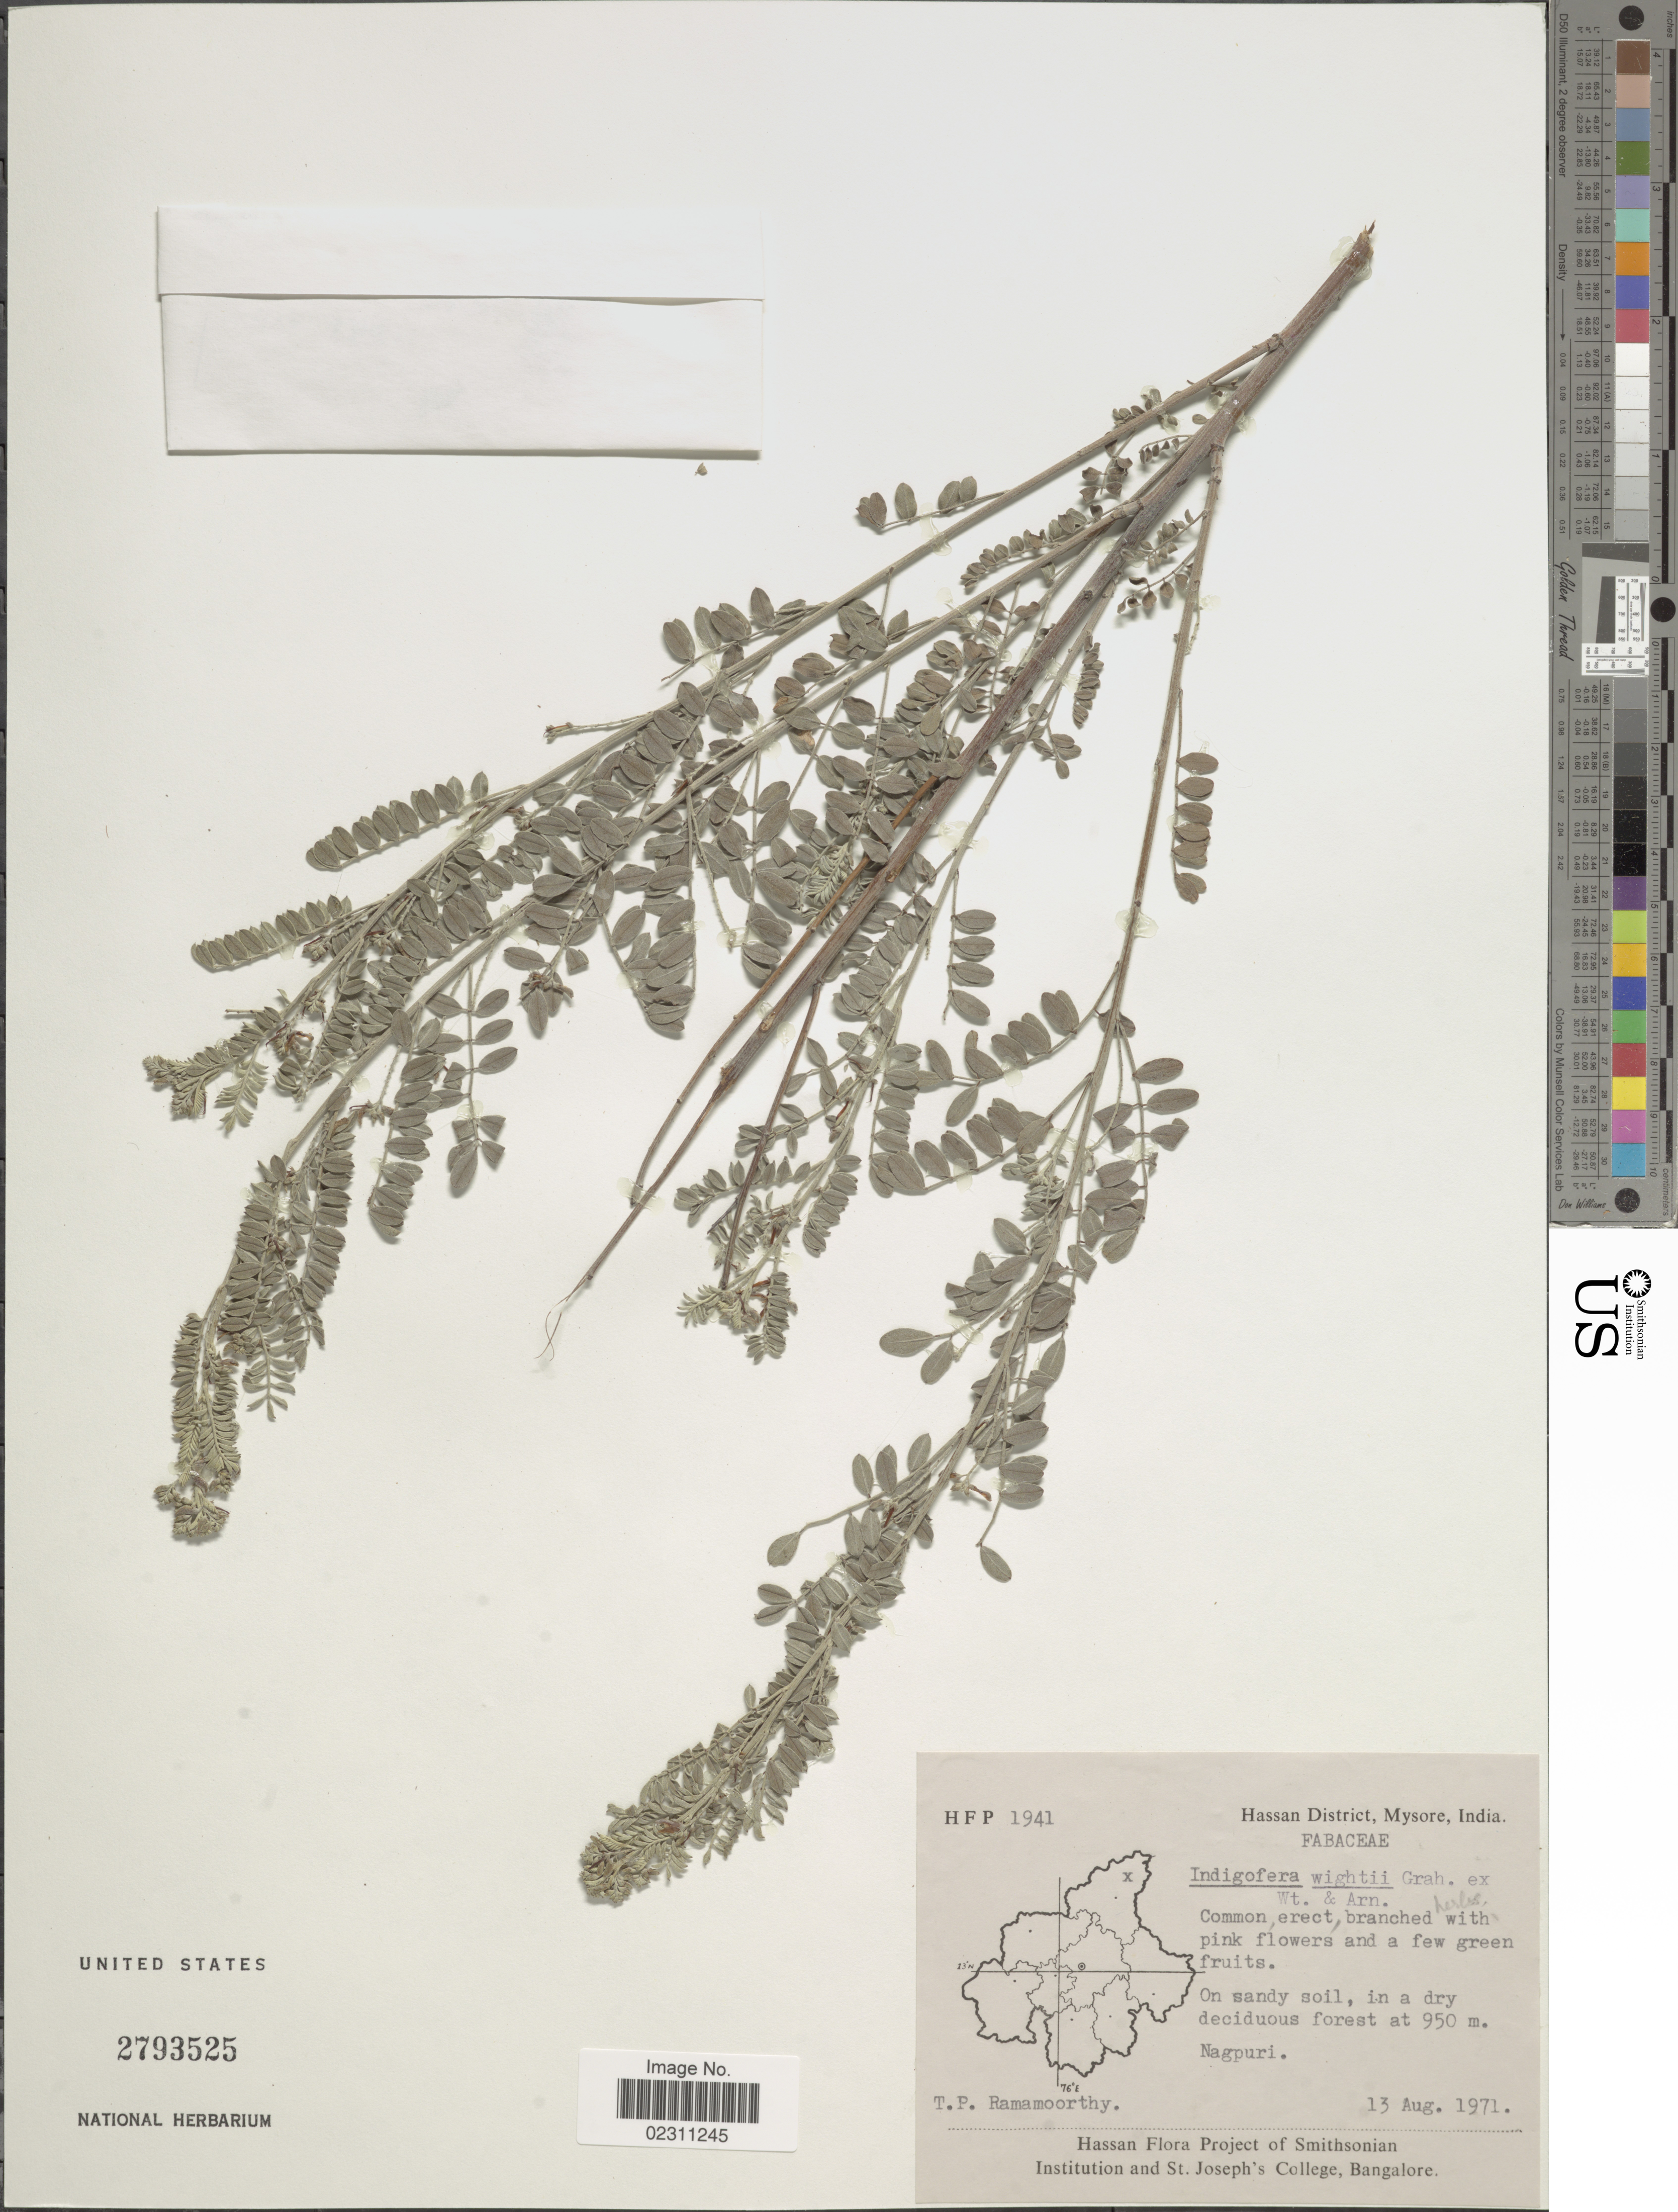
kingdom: Plantae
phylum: Tracheophyta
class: Magnoliopsida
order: Fabales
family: Fabaceae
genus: Indigofera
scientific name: Indigofera wightii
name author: Wight & Arn.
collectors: T. P. Ramamoorthy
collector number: HFP1941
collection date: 1971-08-13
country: India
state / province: Karnataka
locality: Hassan District, Mysore. Nagpuri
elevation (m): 950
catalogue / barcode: US 2793525